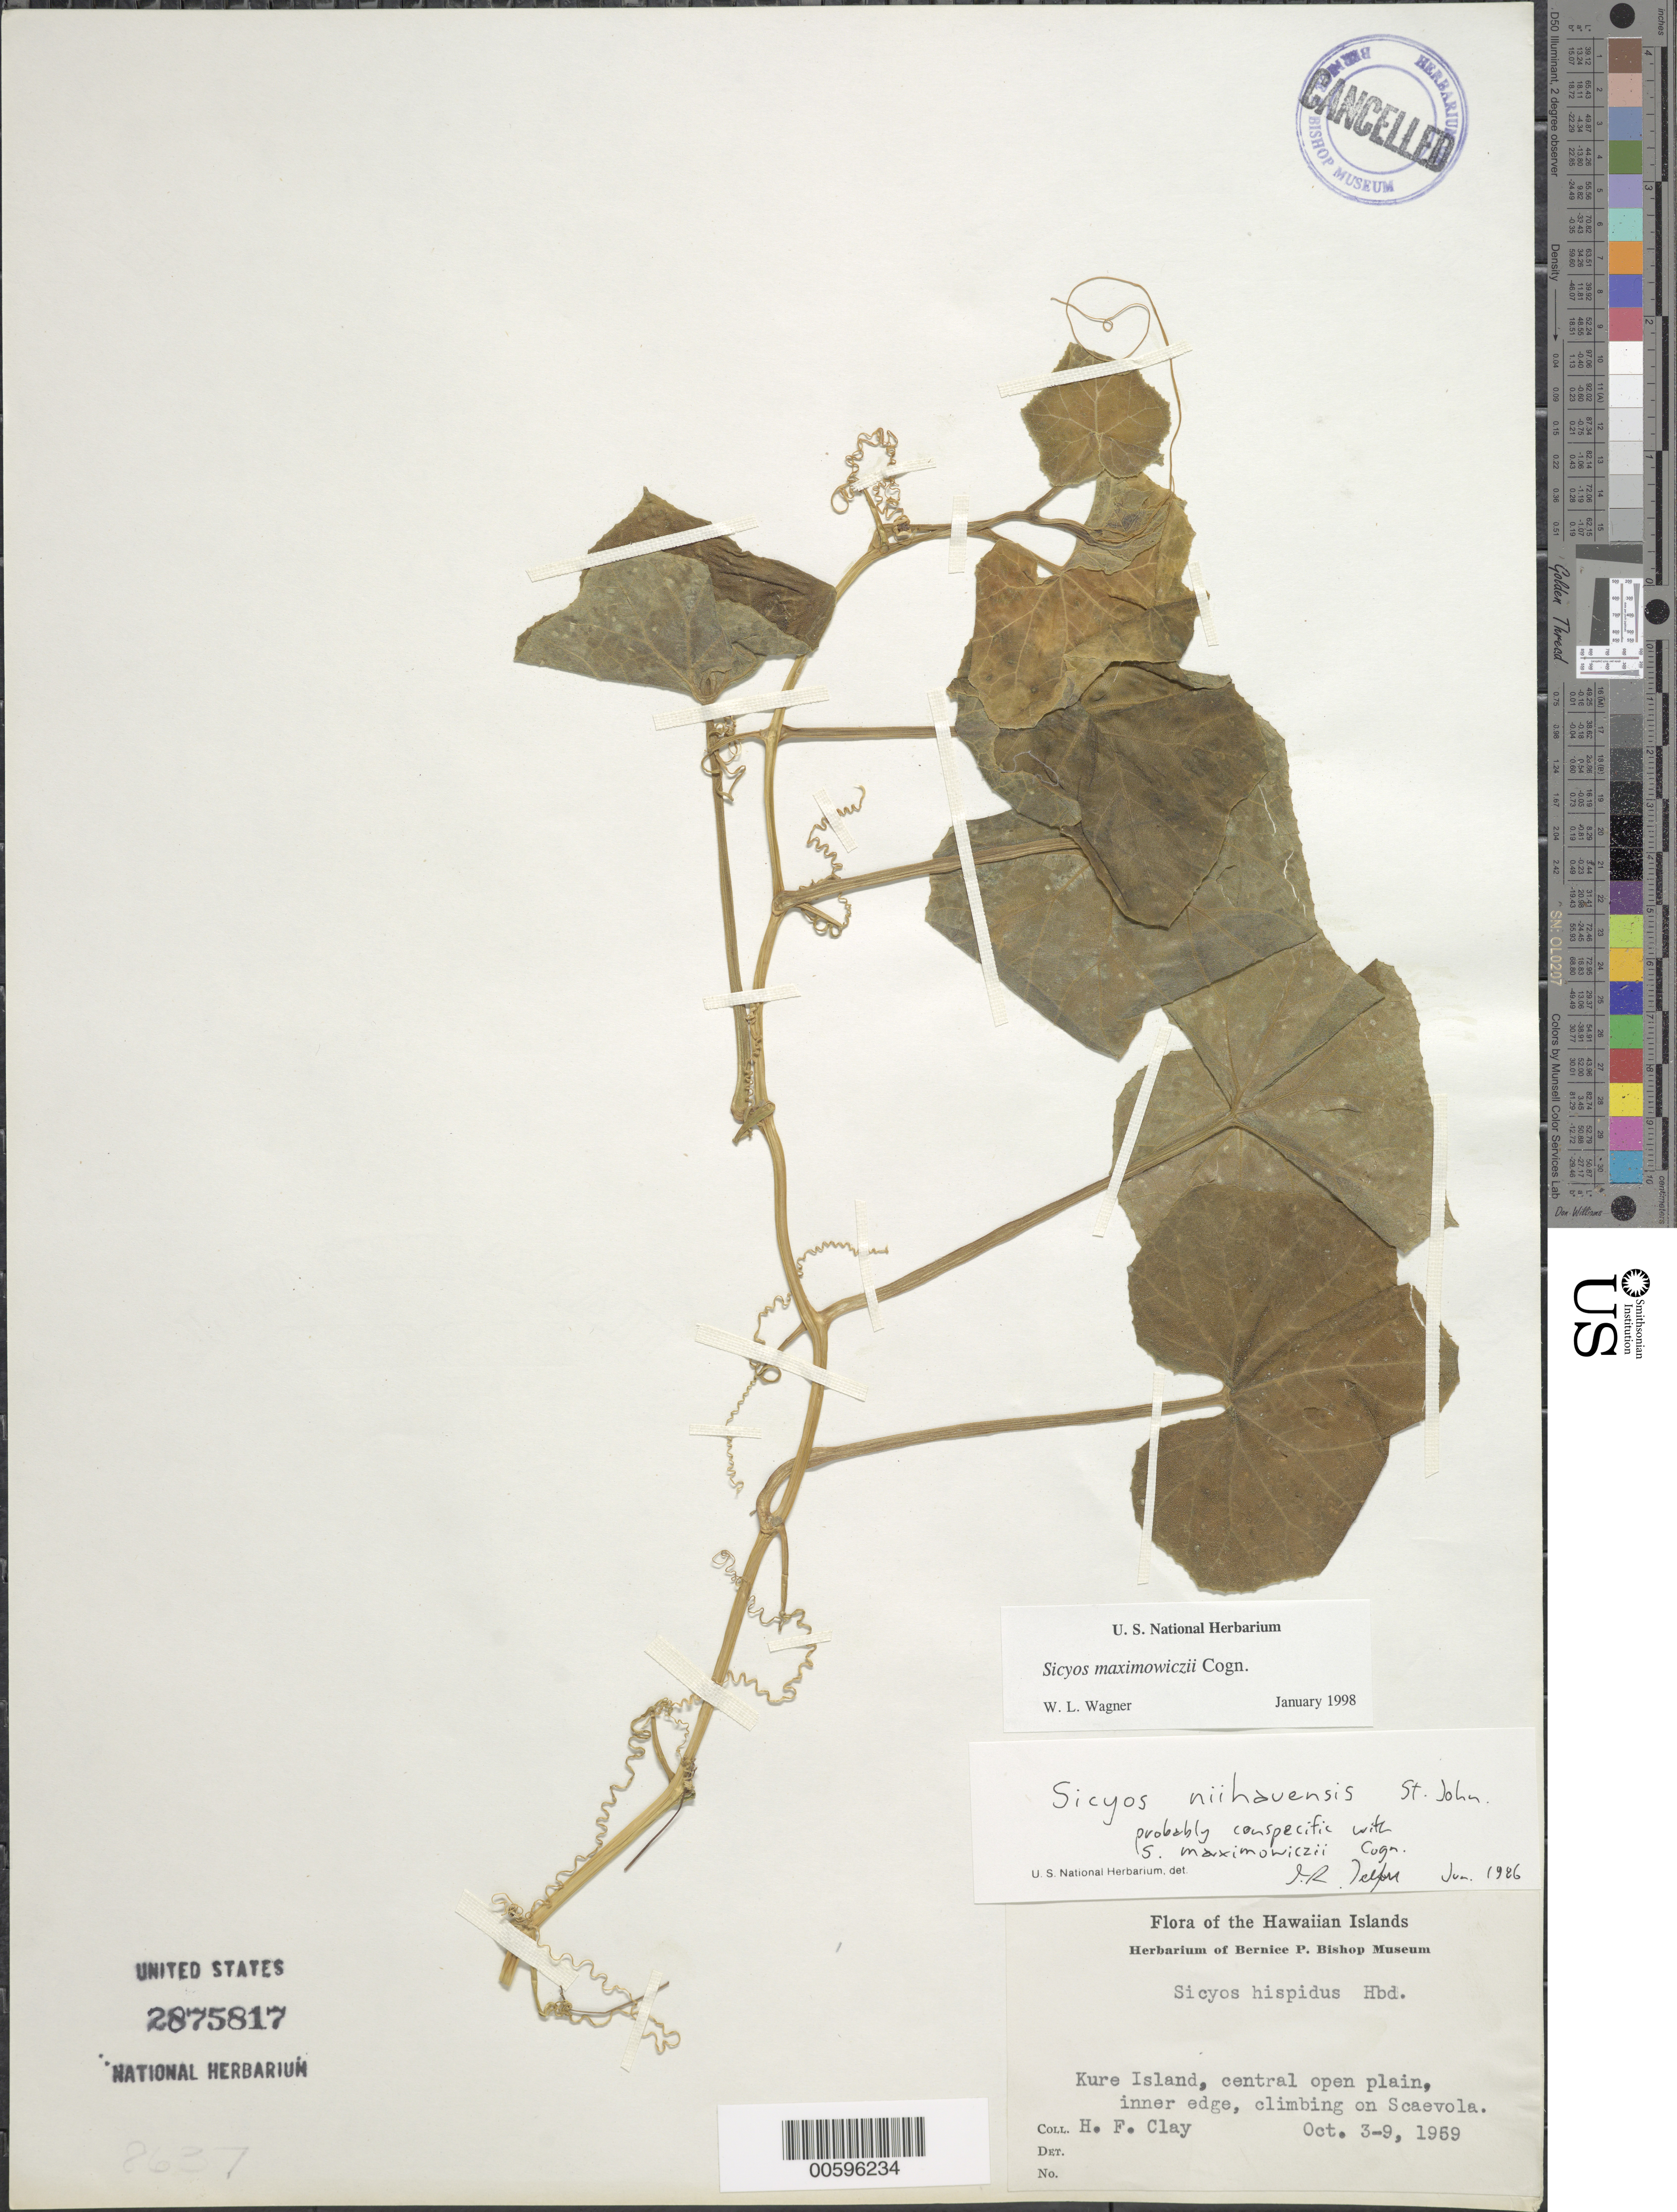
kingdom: Plantae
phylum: Tracheophyta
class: Magnoliopsida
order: Cucurbitales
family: Cucurbitaceae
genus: Sicyos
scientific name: Sicyos maximowiczii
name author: Cogn.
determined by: Wagner, W. L., (BOT), Smithsonian Institution - National Museum of Natural History (UNITED STATES)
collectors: H. Clay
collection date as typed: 3 Oct 1959 to 9 Oct 1959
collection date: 1959-10-03/1959-10-09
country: United States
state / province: Hawaii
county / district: Honolulu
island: Kure Atoll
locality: Central open plain, inner edge.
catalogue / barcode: US 2875817